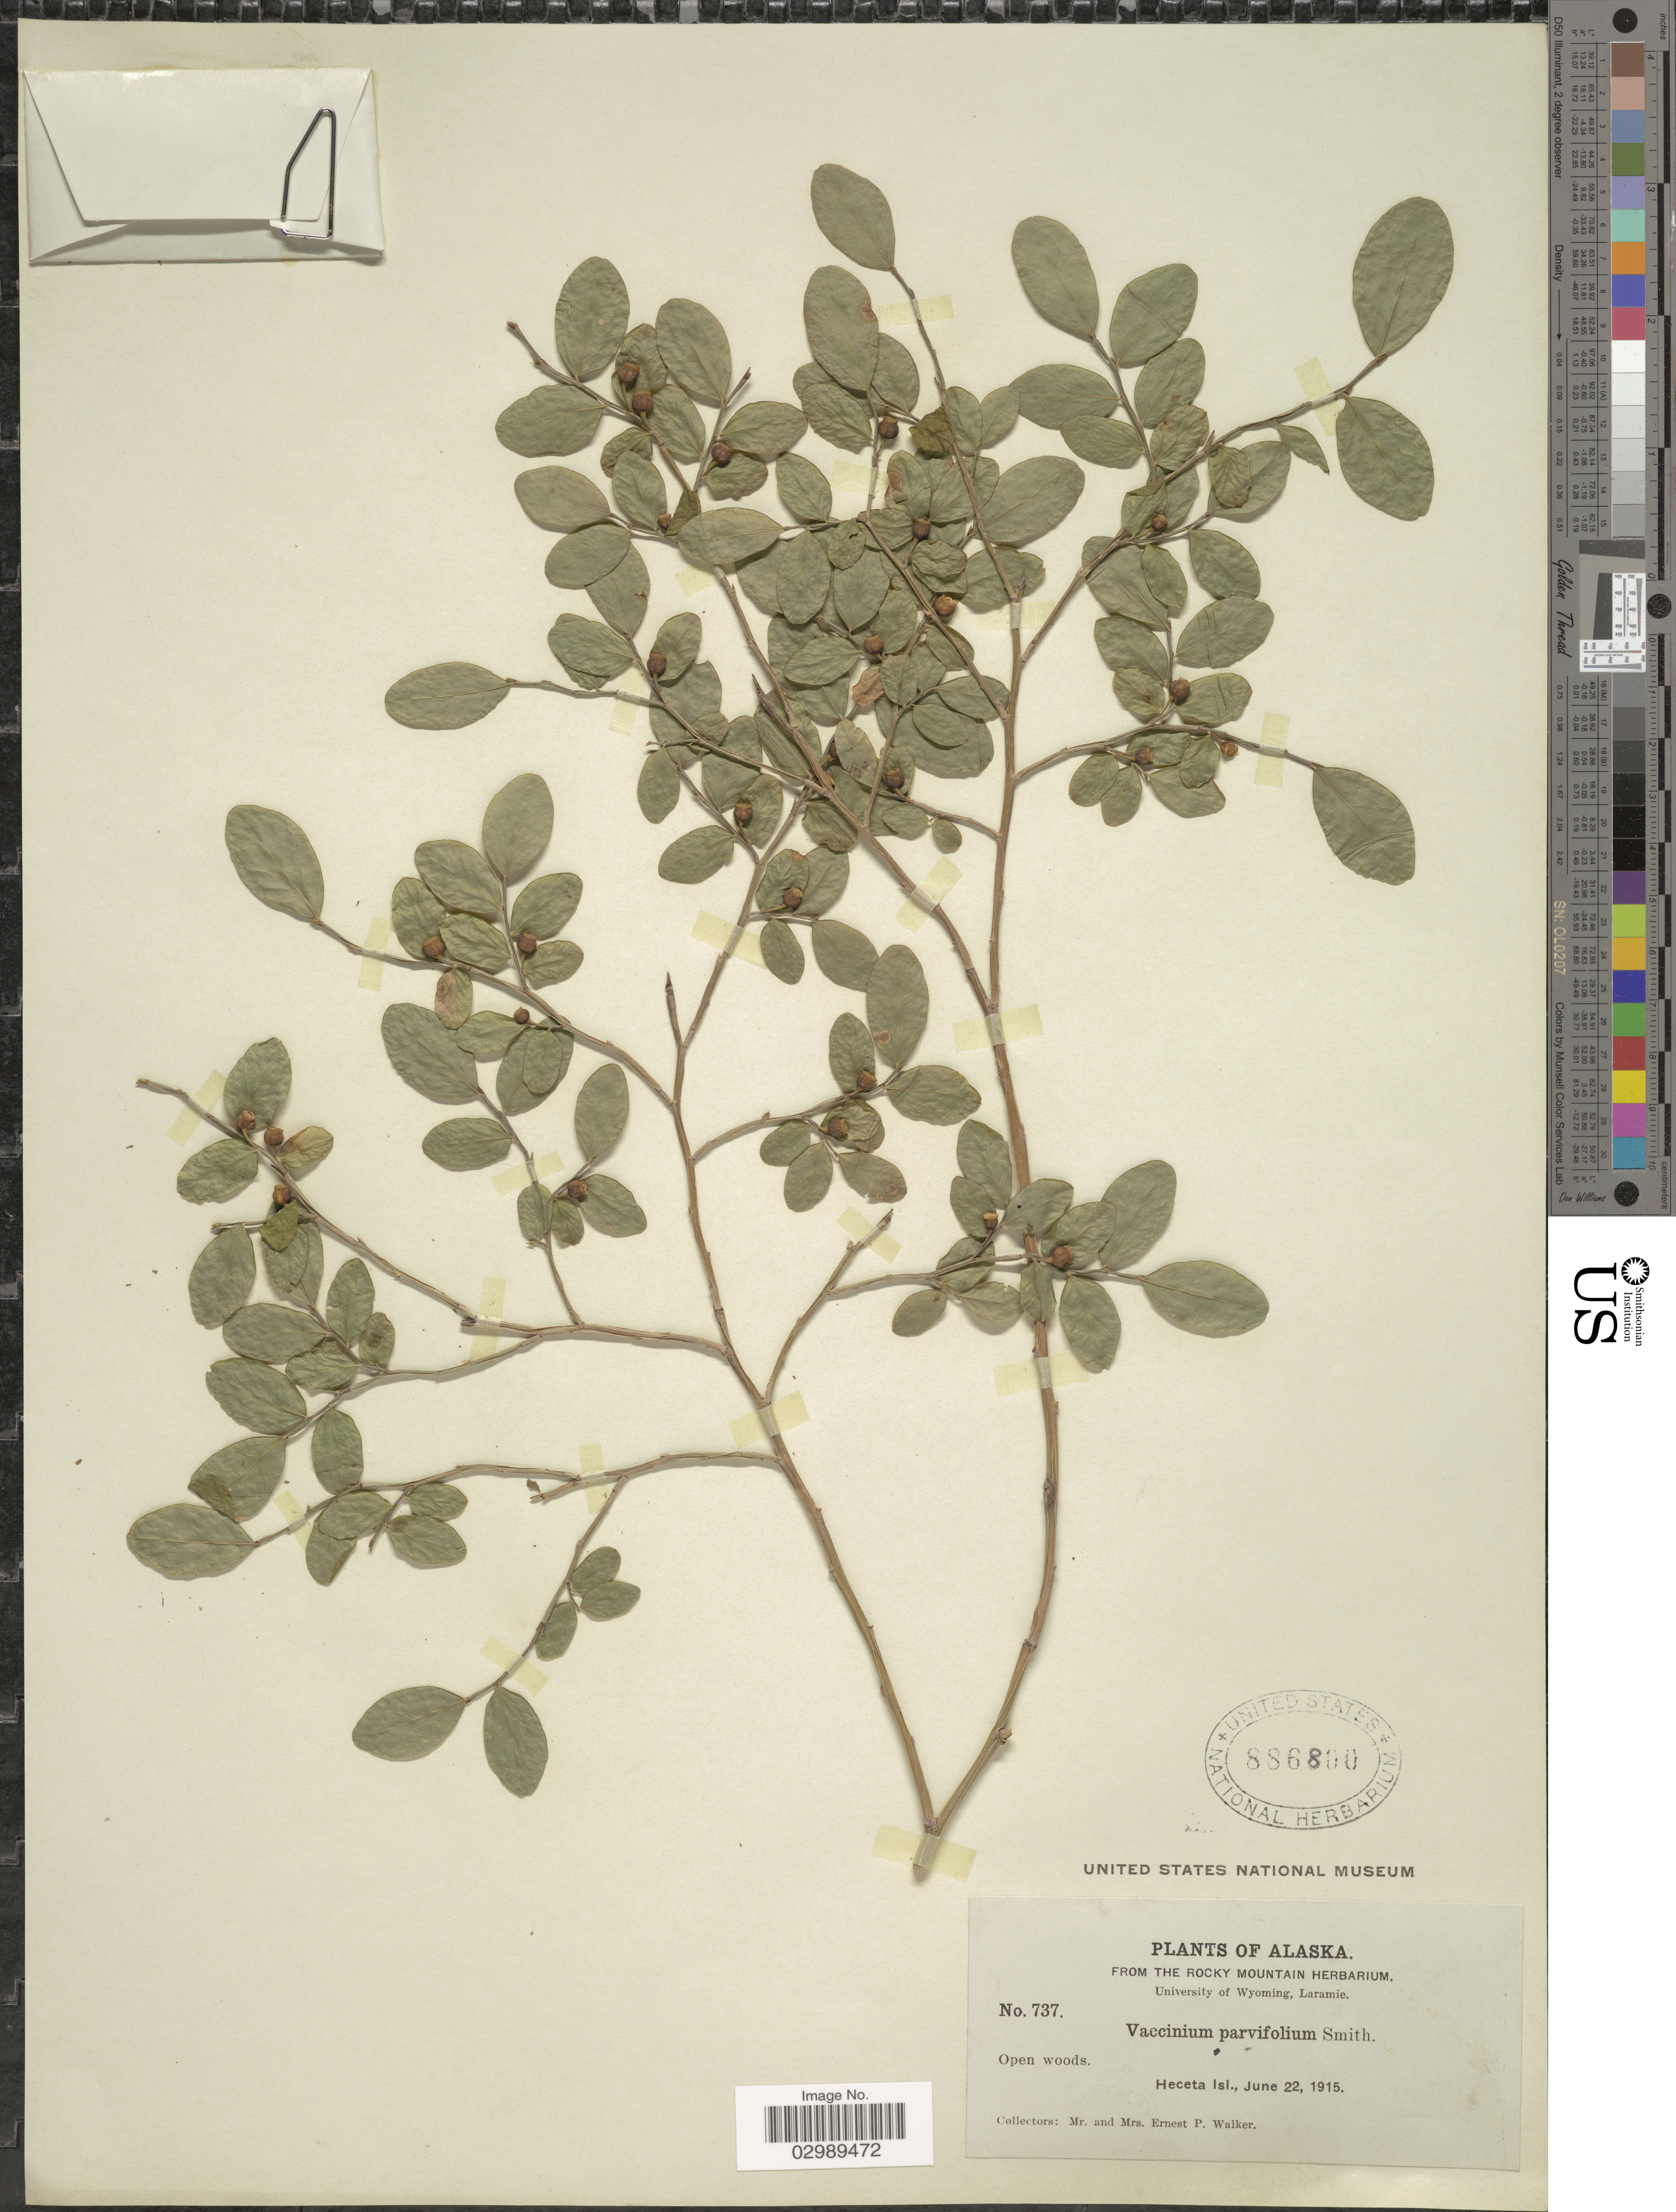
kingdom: Plantae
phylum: Tracheophyta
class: Magnoliopsida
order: Ericales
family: Ericaceae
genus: Vaccinium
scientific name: Vaccinium parvifolium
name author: Small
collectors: E. P. Walker & E. Walker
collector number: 737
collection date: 1915-06-22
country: United States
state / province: Alaska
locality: Heceta Isl.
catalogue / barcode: US 886800